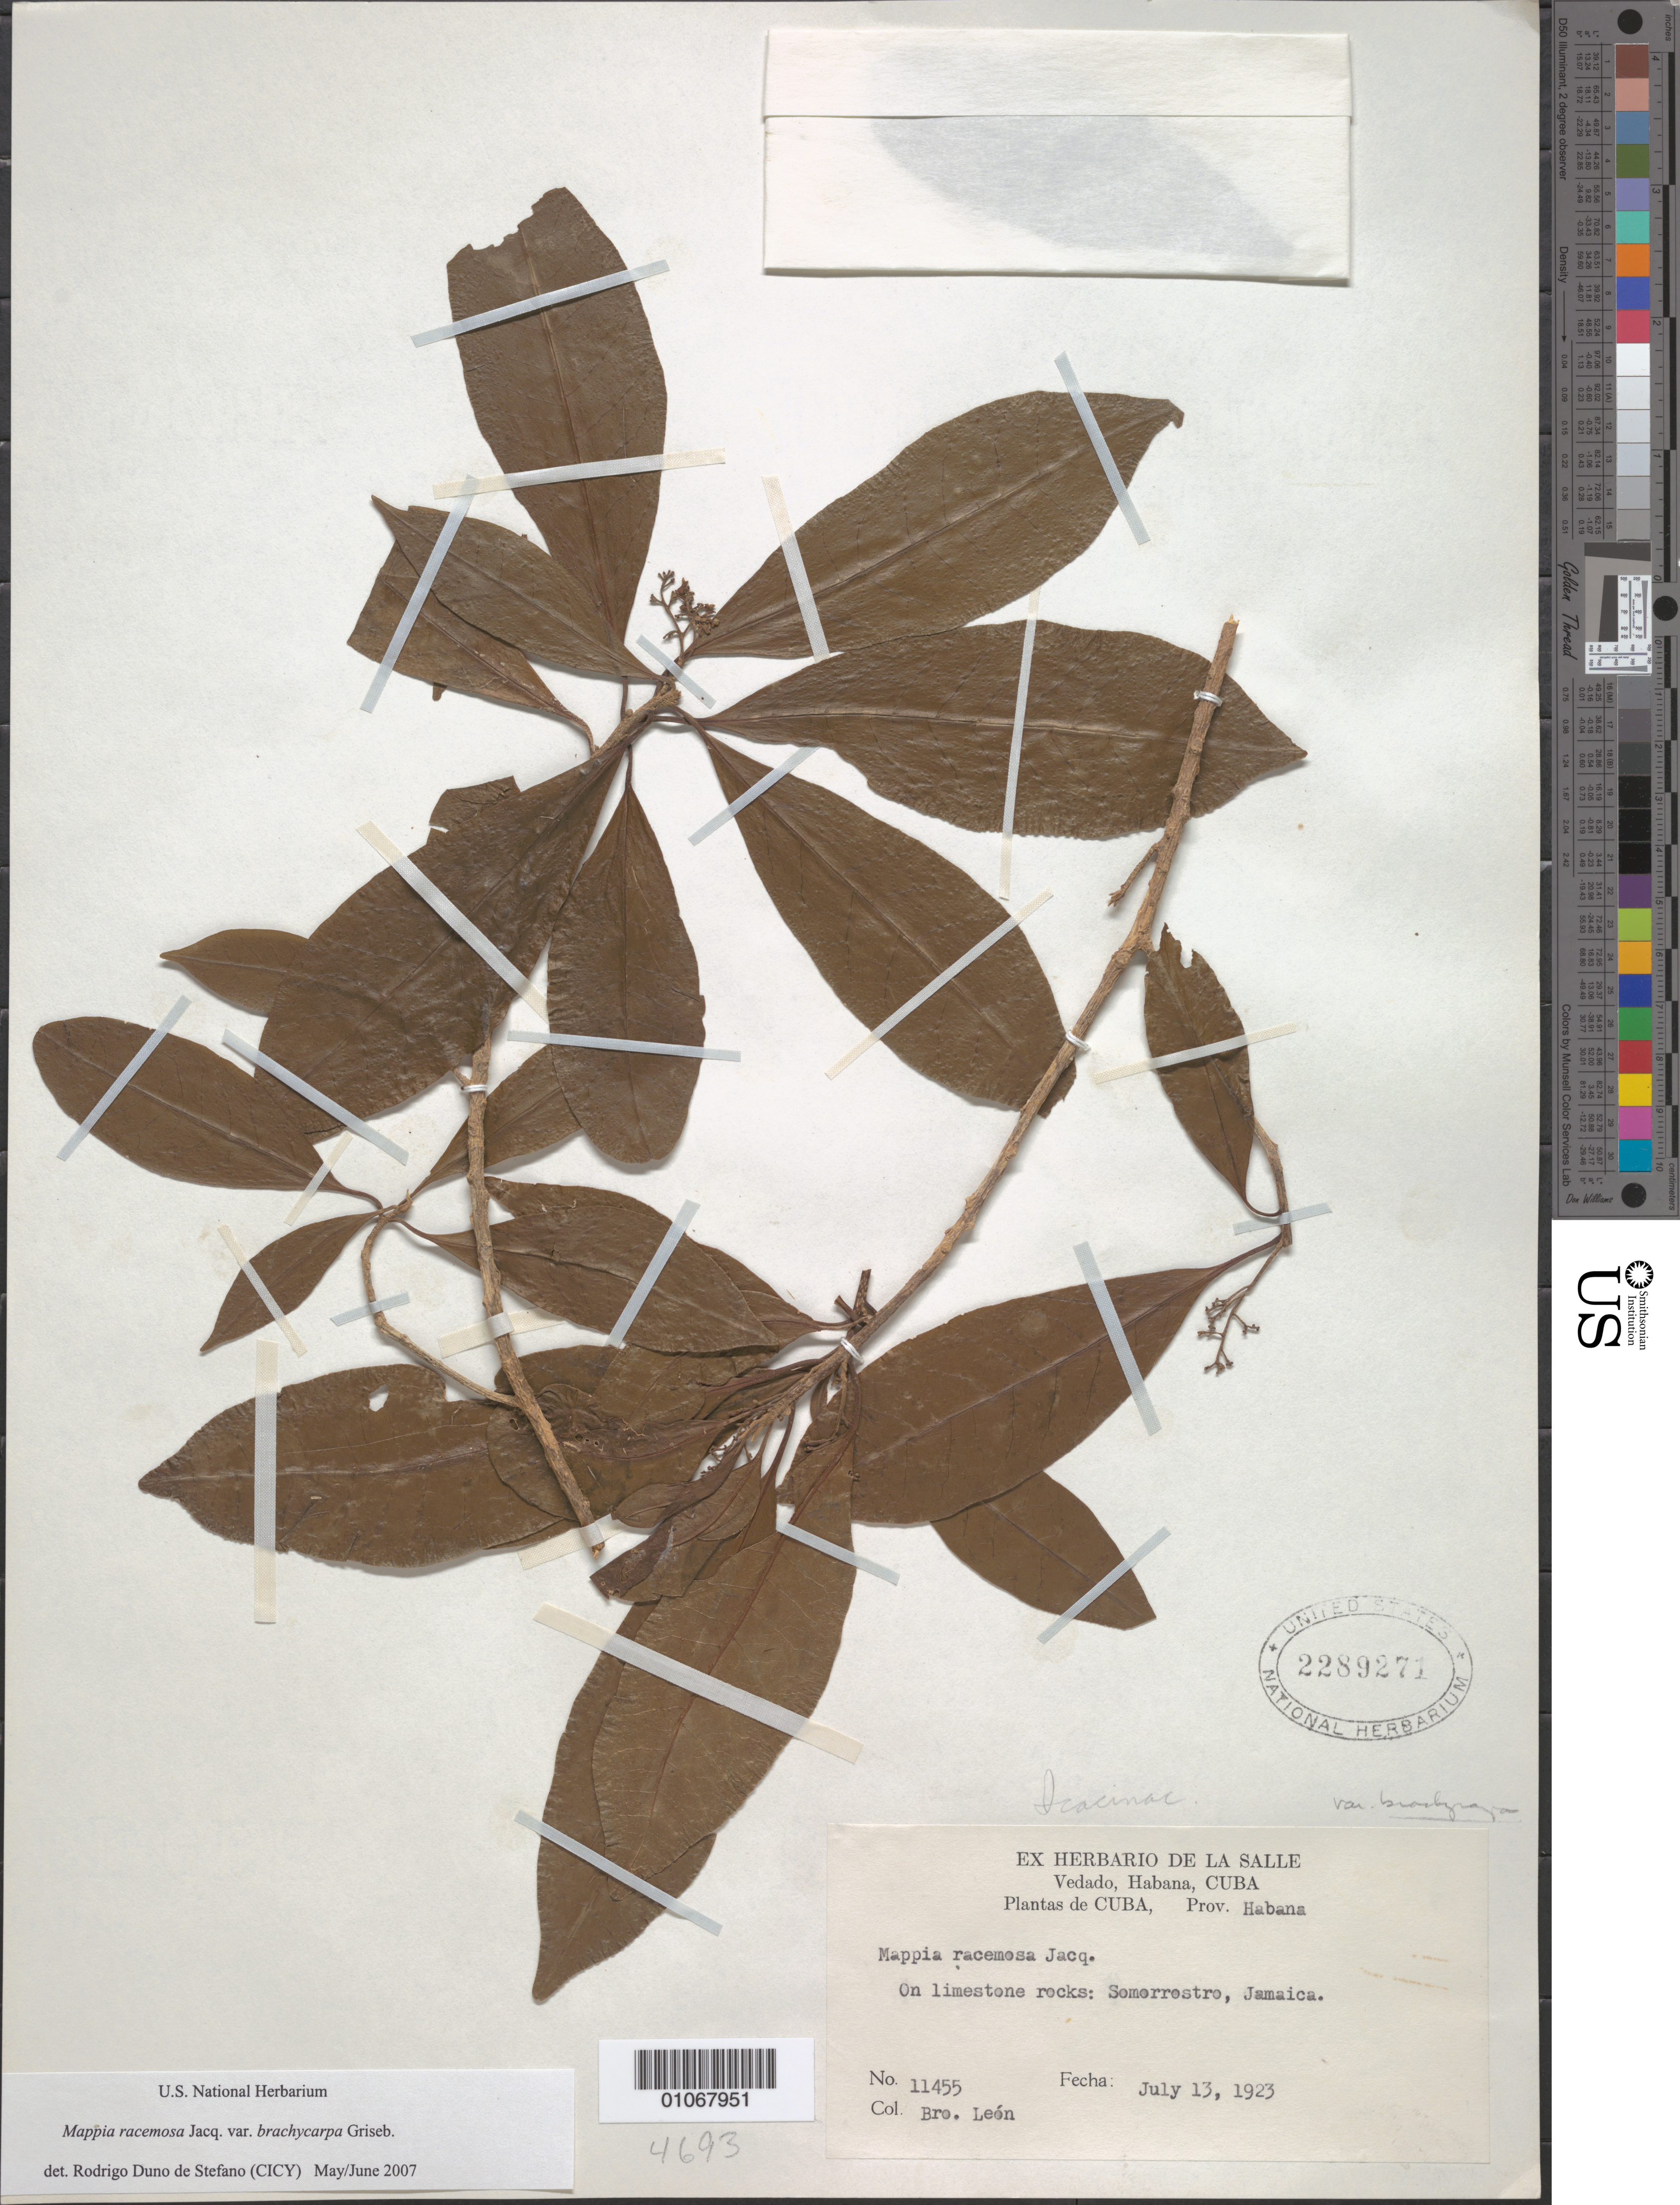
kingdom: Plantae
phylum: Tracheophyta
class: Magnoliopsida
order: Icacinales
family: Icacinaceae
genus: Mappia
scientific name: Mappia racemosa var. brachycarpa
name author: Griseb.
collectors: Bro. León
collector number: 11455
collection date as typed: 01 Jul 1923 to 31 Jul 1923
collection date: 1923-07-01/1923-07-31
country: Cuba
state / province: La Habana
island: Cuba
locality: On limestone rocks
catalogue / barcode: US 2289271